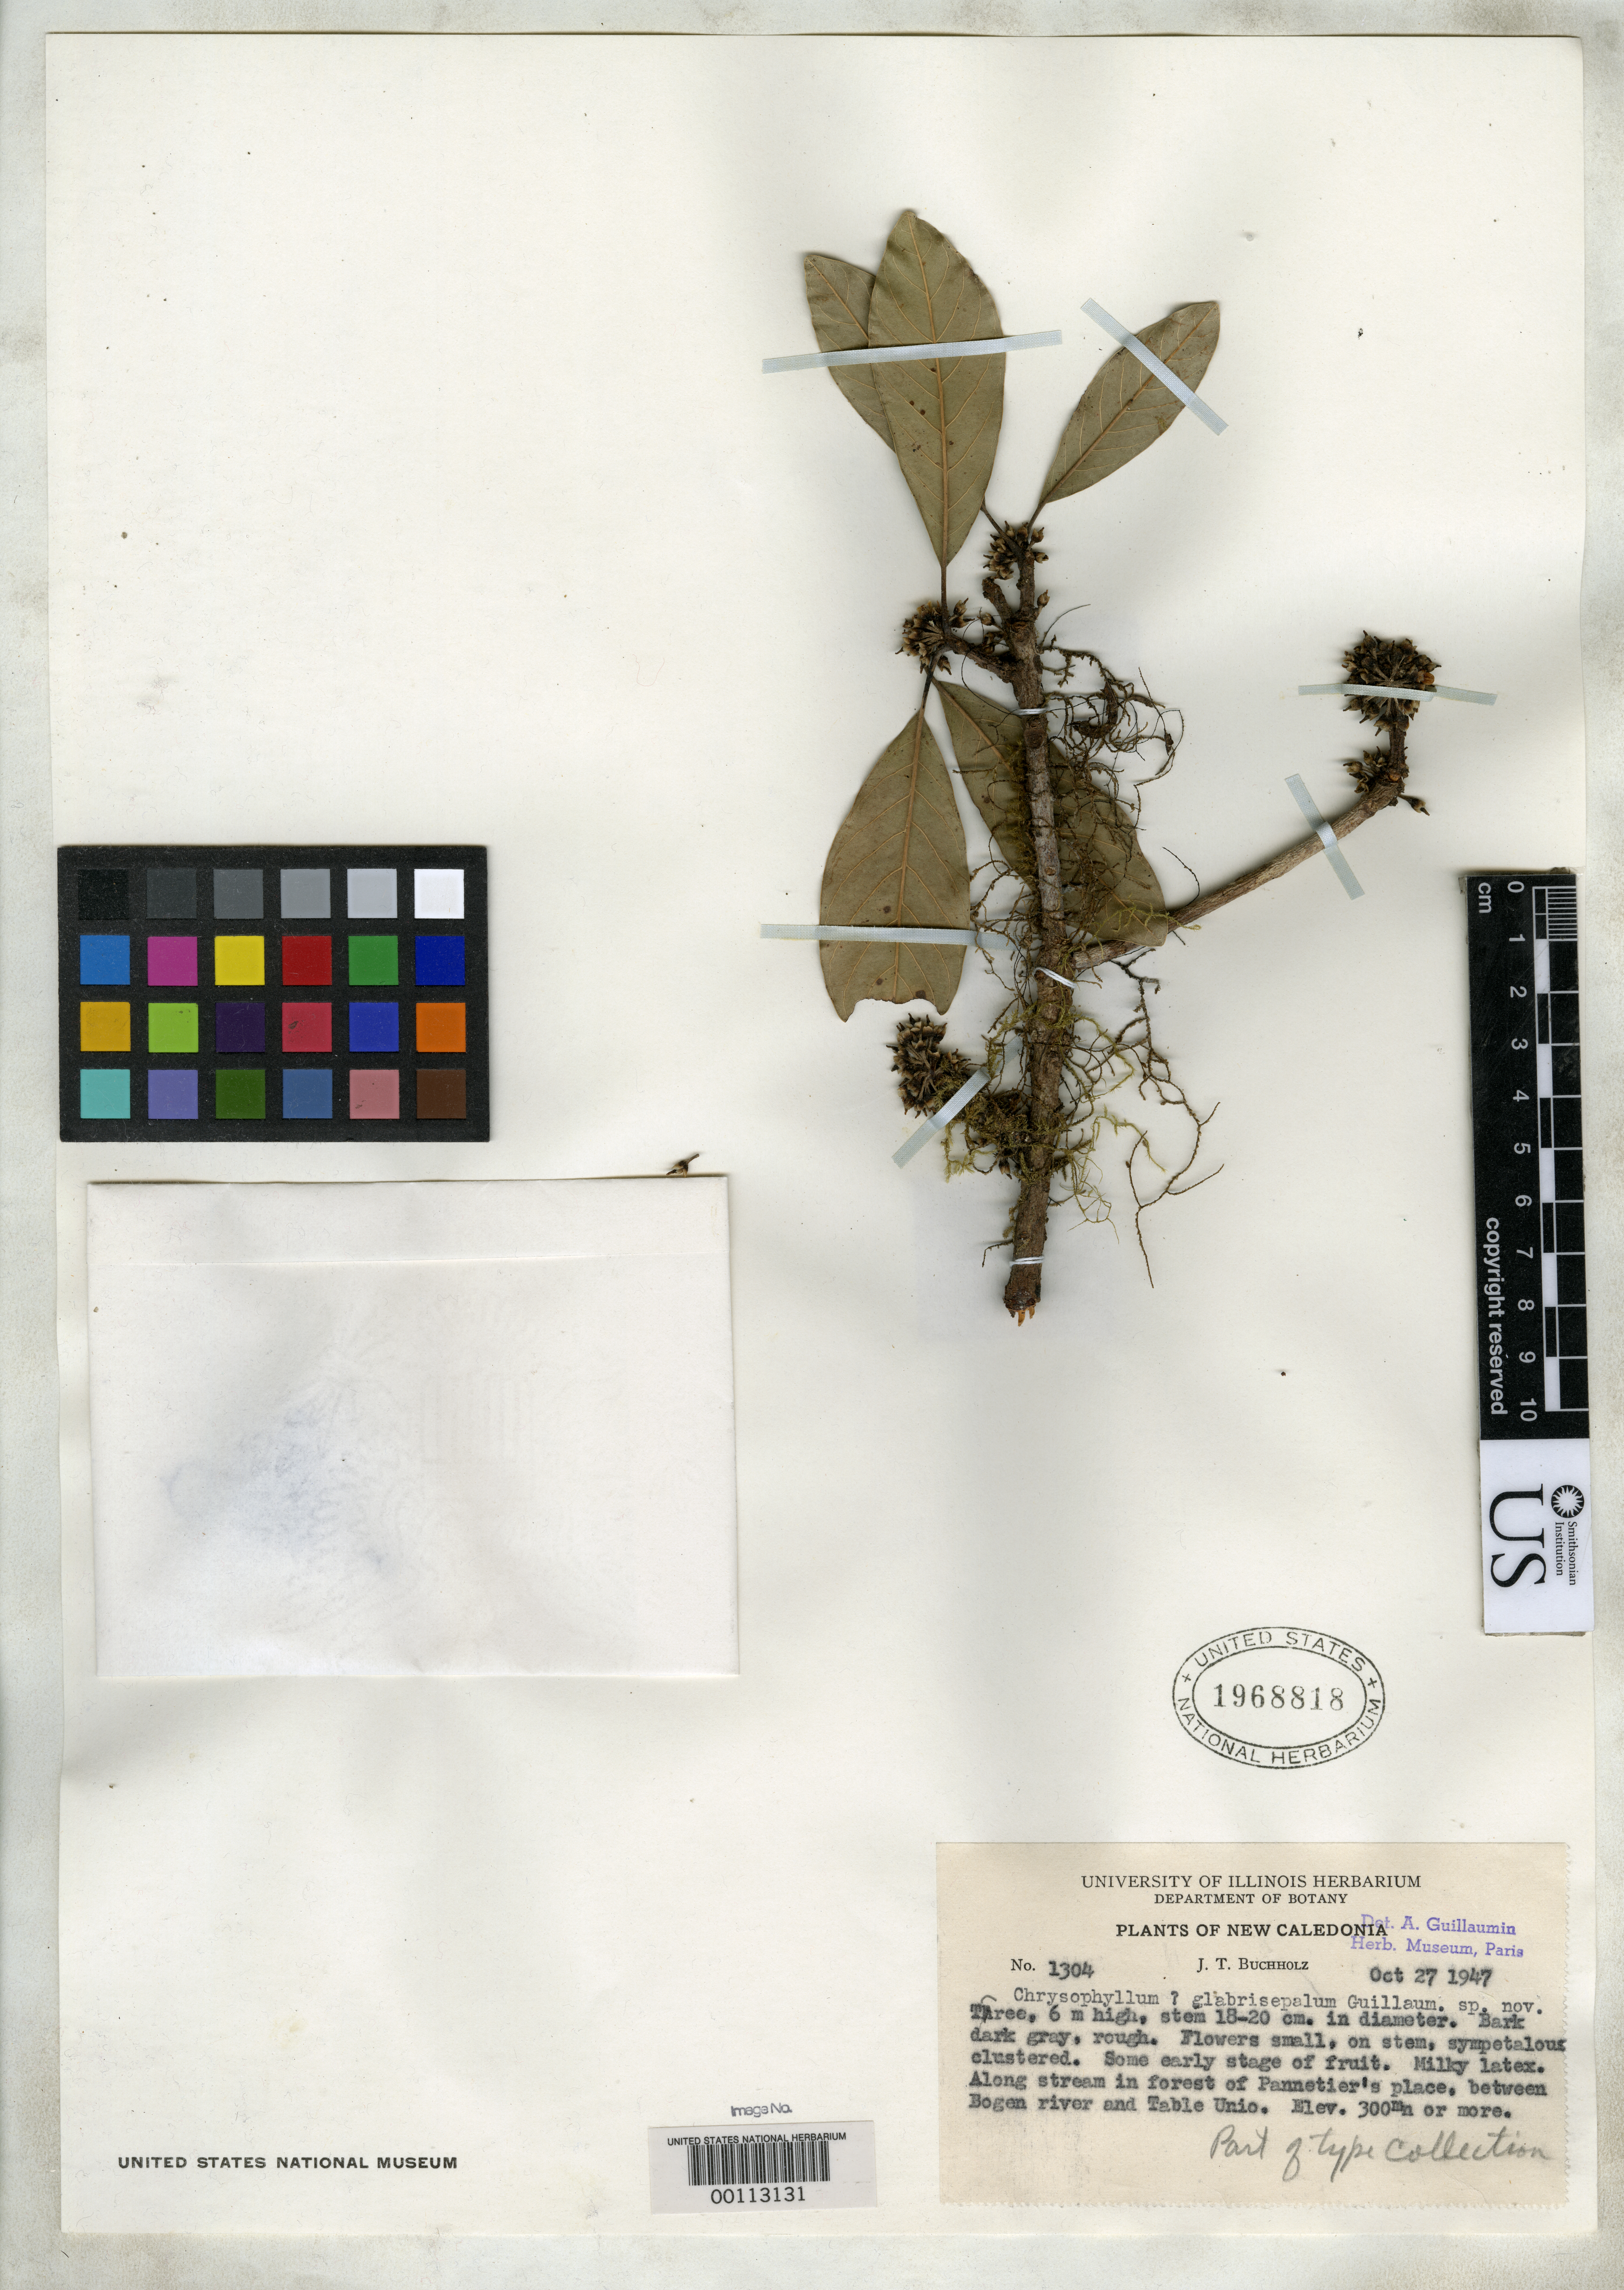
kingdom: Plantae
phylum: Tracheophyta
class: Magnoliopsida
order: Ericales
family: Sapotaceae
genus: Chrysophyllum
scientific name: Chrysophyllum glabisepalum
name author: Guillaumin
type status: Type Fragment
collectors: J. T. Buchholz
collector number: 1304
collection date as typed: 27 Oct 1947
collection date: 1947-10-27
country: New Caledonia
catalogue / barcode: US 1968818